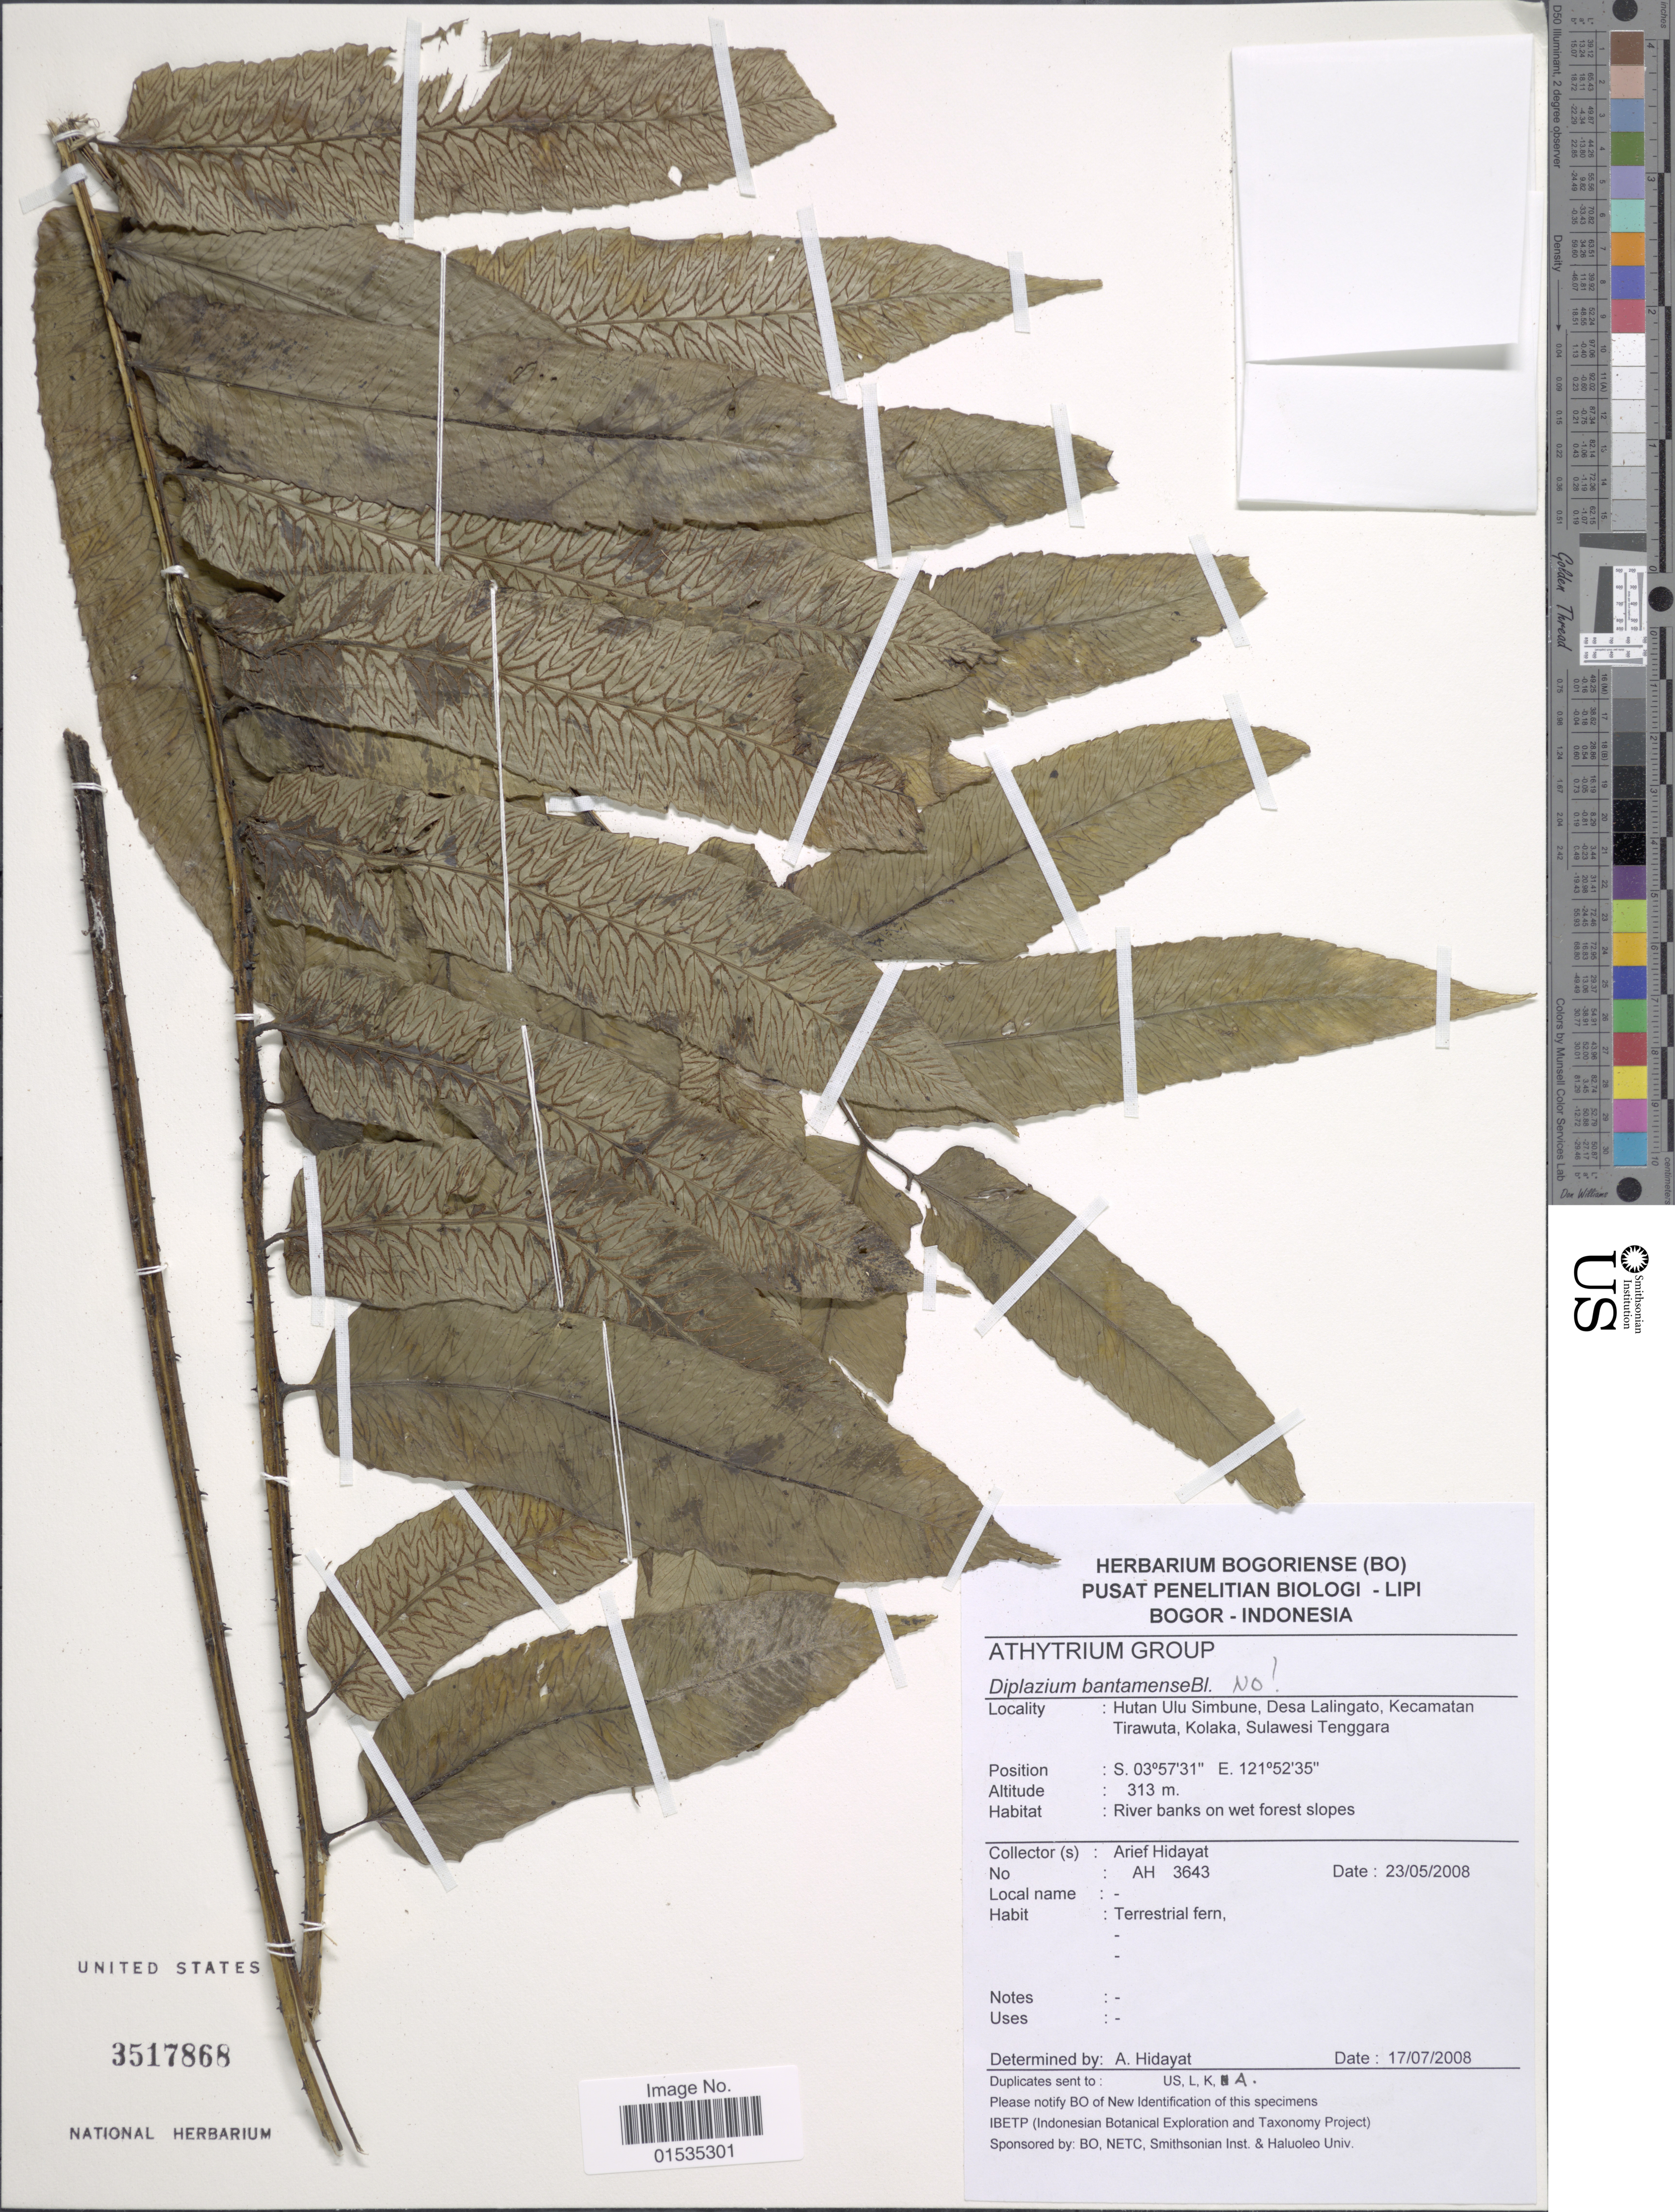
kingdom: Plantae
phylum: Tracheophyta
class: Polypodiopsida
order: Polypodiales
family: Athyriaceae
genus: Diplazium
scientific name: Diplazium sp.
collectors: A. Hidayat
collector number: AH 3643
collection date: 2008-05-23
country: Indonesia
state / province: Sulawesi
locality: Hutan Ulu Simbune, Desa Lalingato, Kecamatan Tirawuta, Kolaka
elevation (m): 313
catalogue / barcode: US 3517868